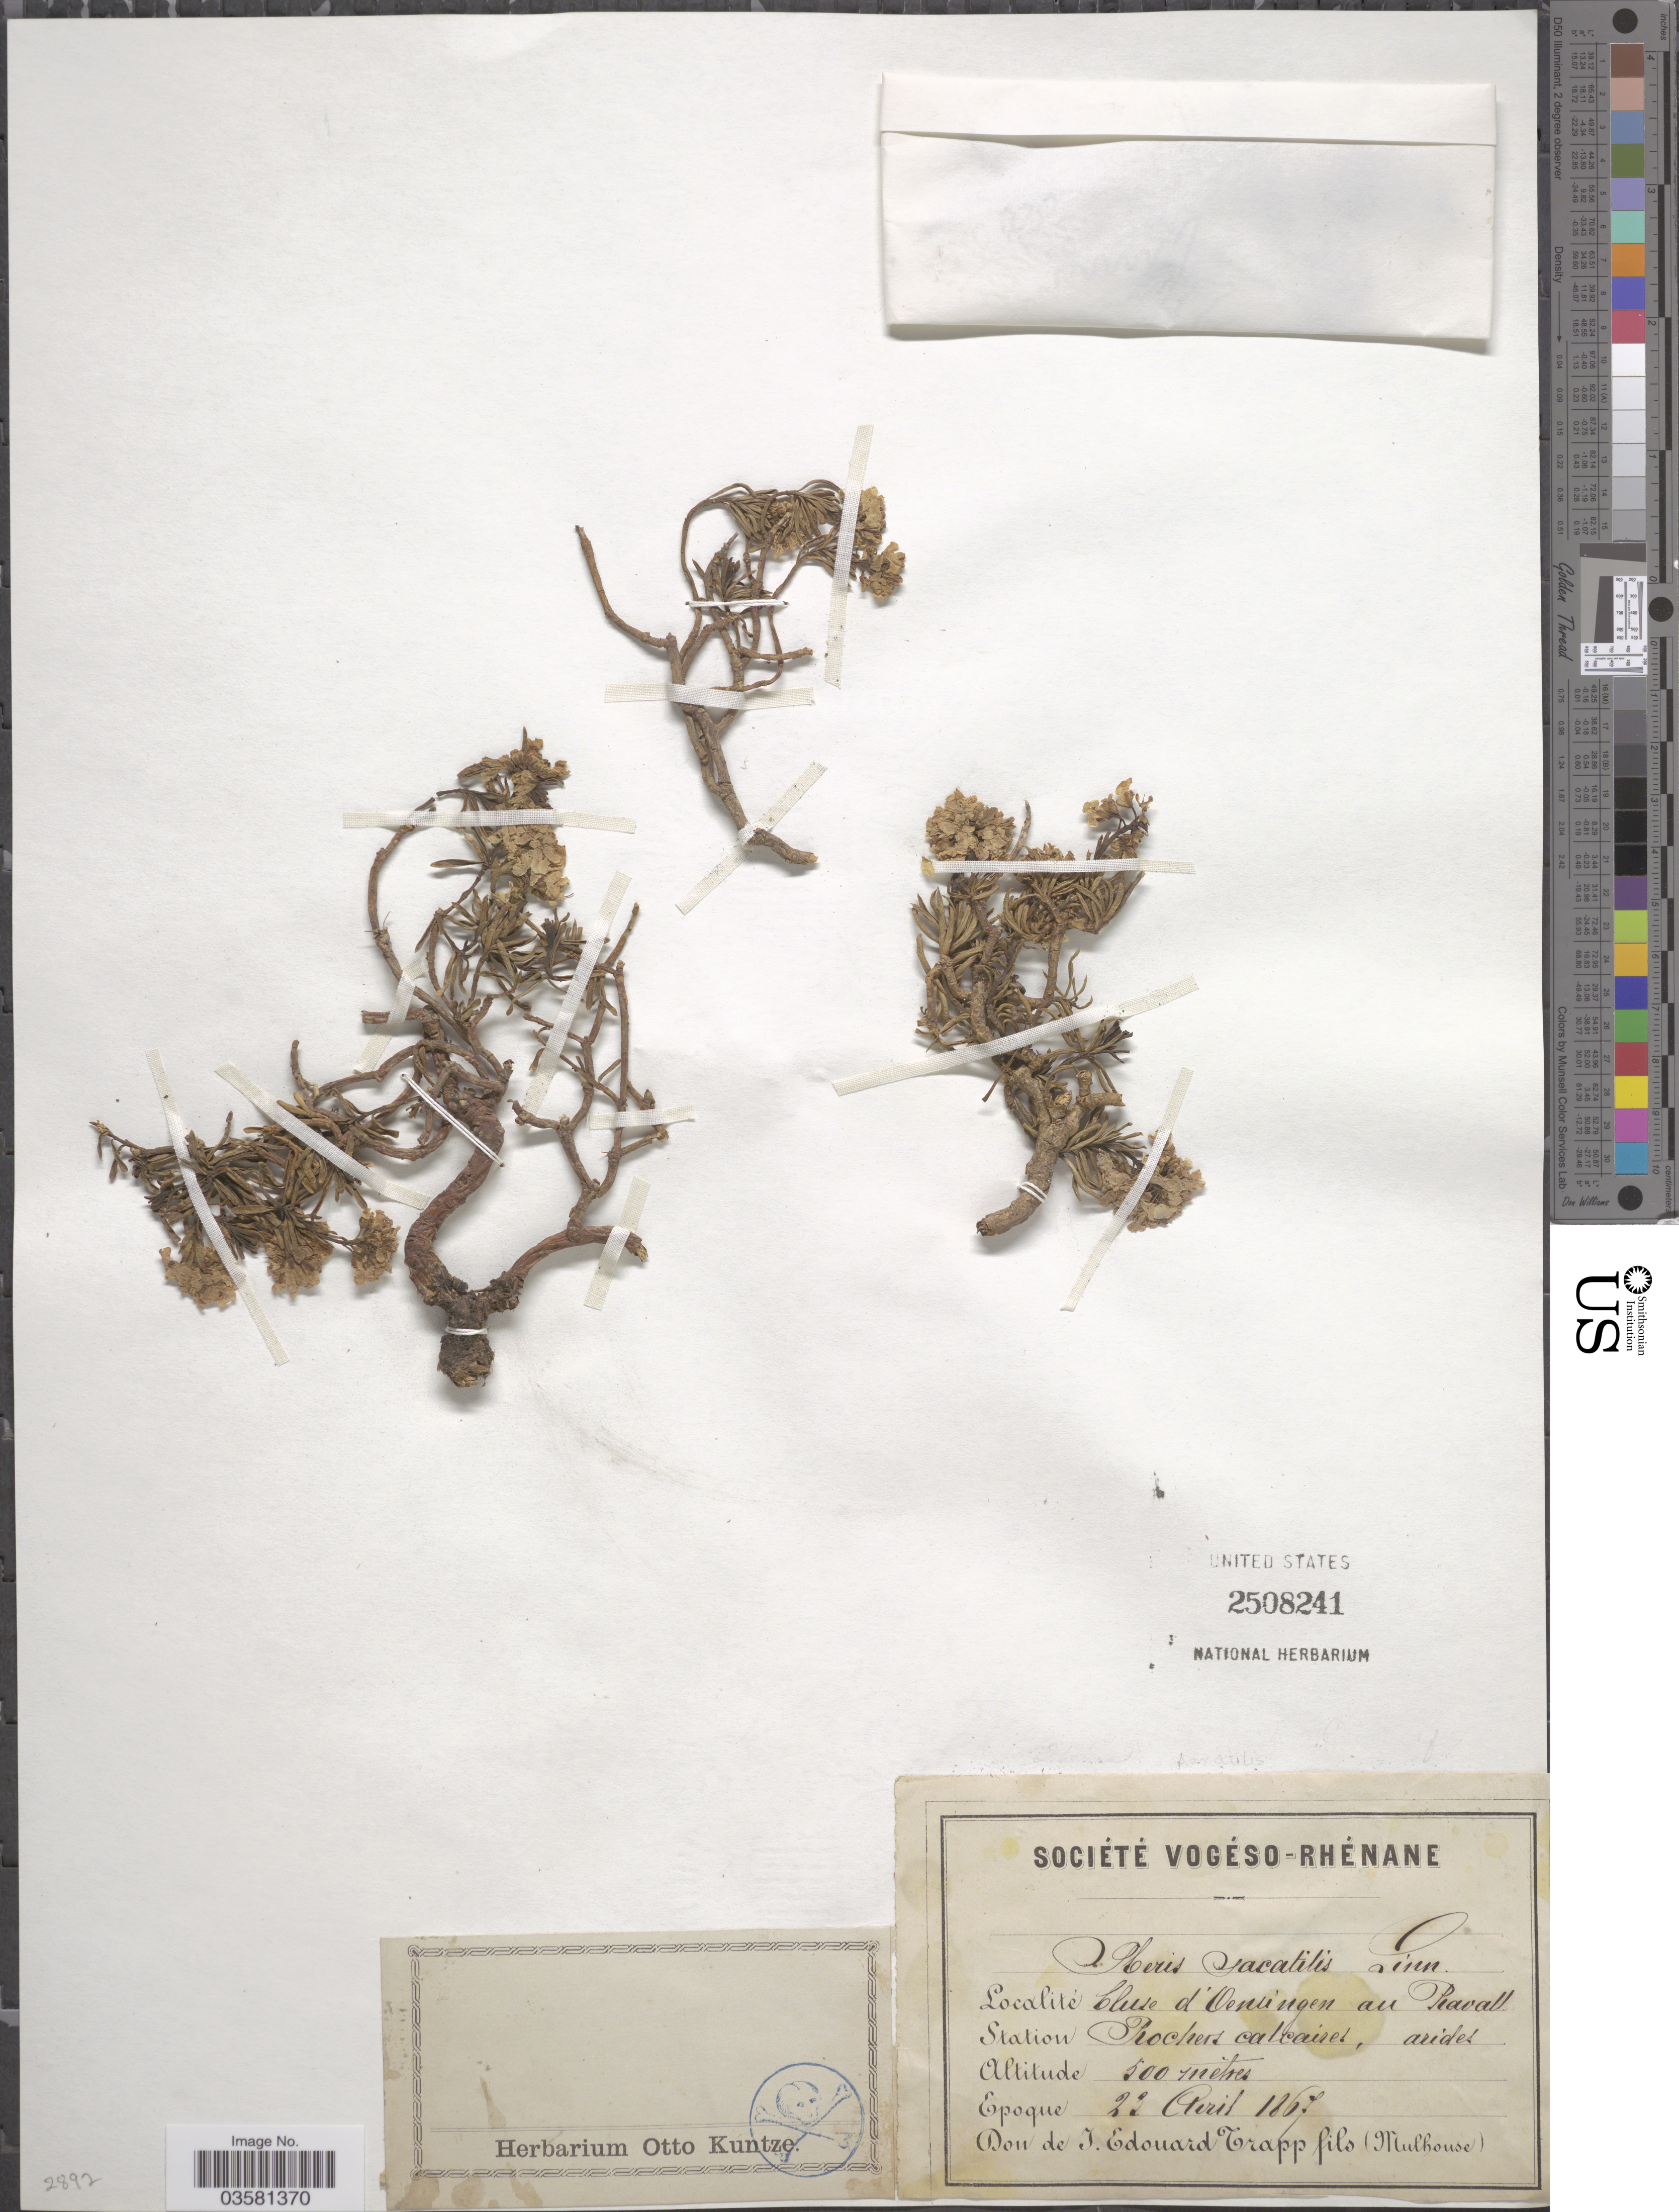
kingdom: Plantae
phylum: Tracheophyta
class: Magnoliopsida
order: Brassicales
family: Brassicaceae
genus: Iberis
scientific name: Iberis saxatilis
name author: L.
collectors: Trapp, J.E.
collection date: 1867-04-23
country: Switzerland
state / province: Solothurn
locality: Cluse d'Oensingen au Ravall.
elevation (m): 500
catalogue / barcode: US 2508241